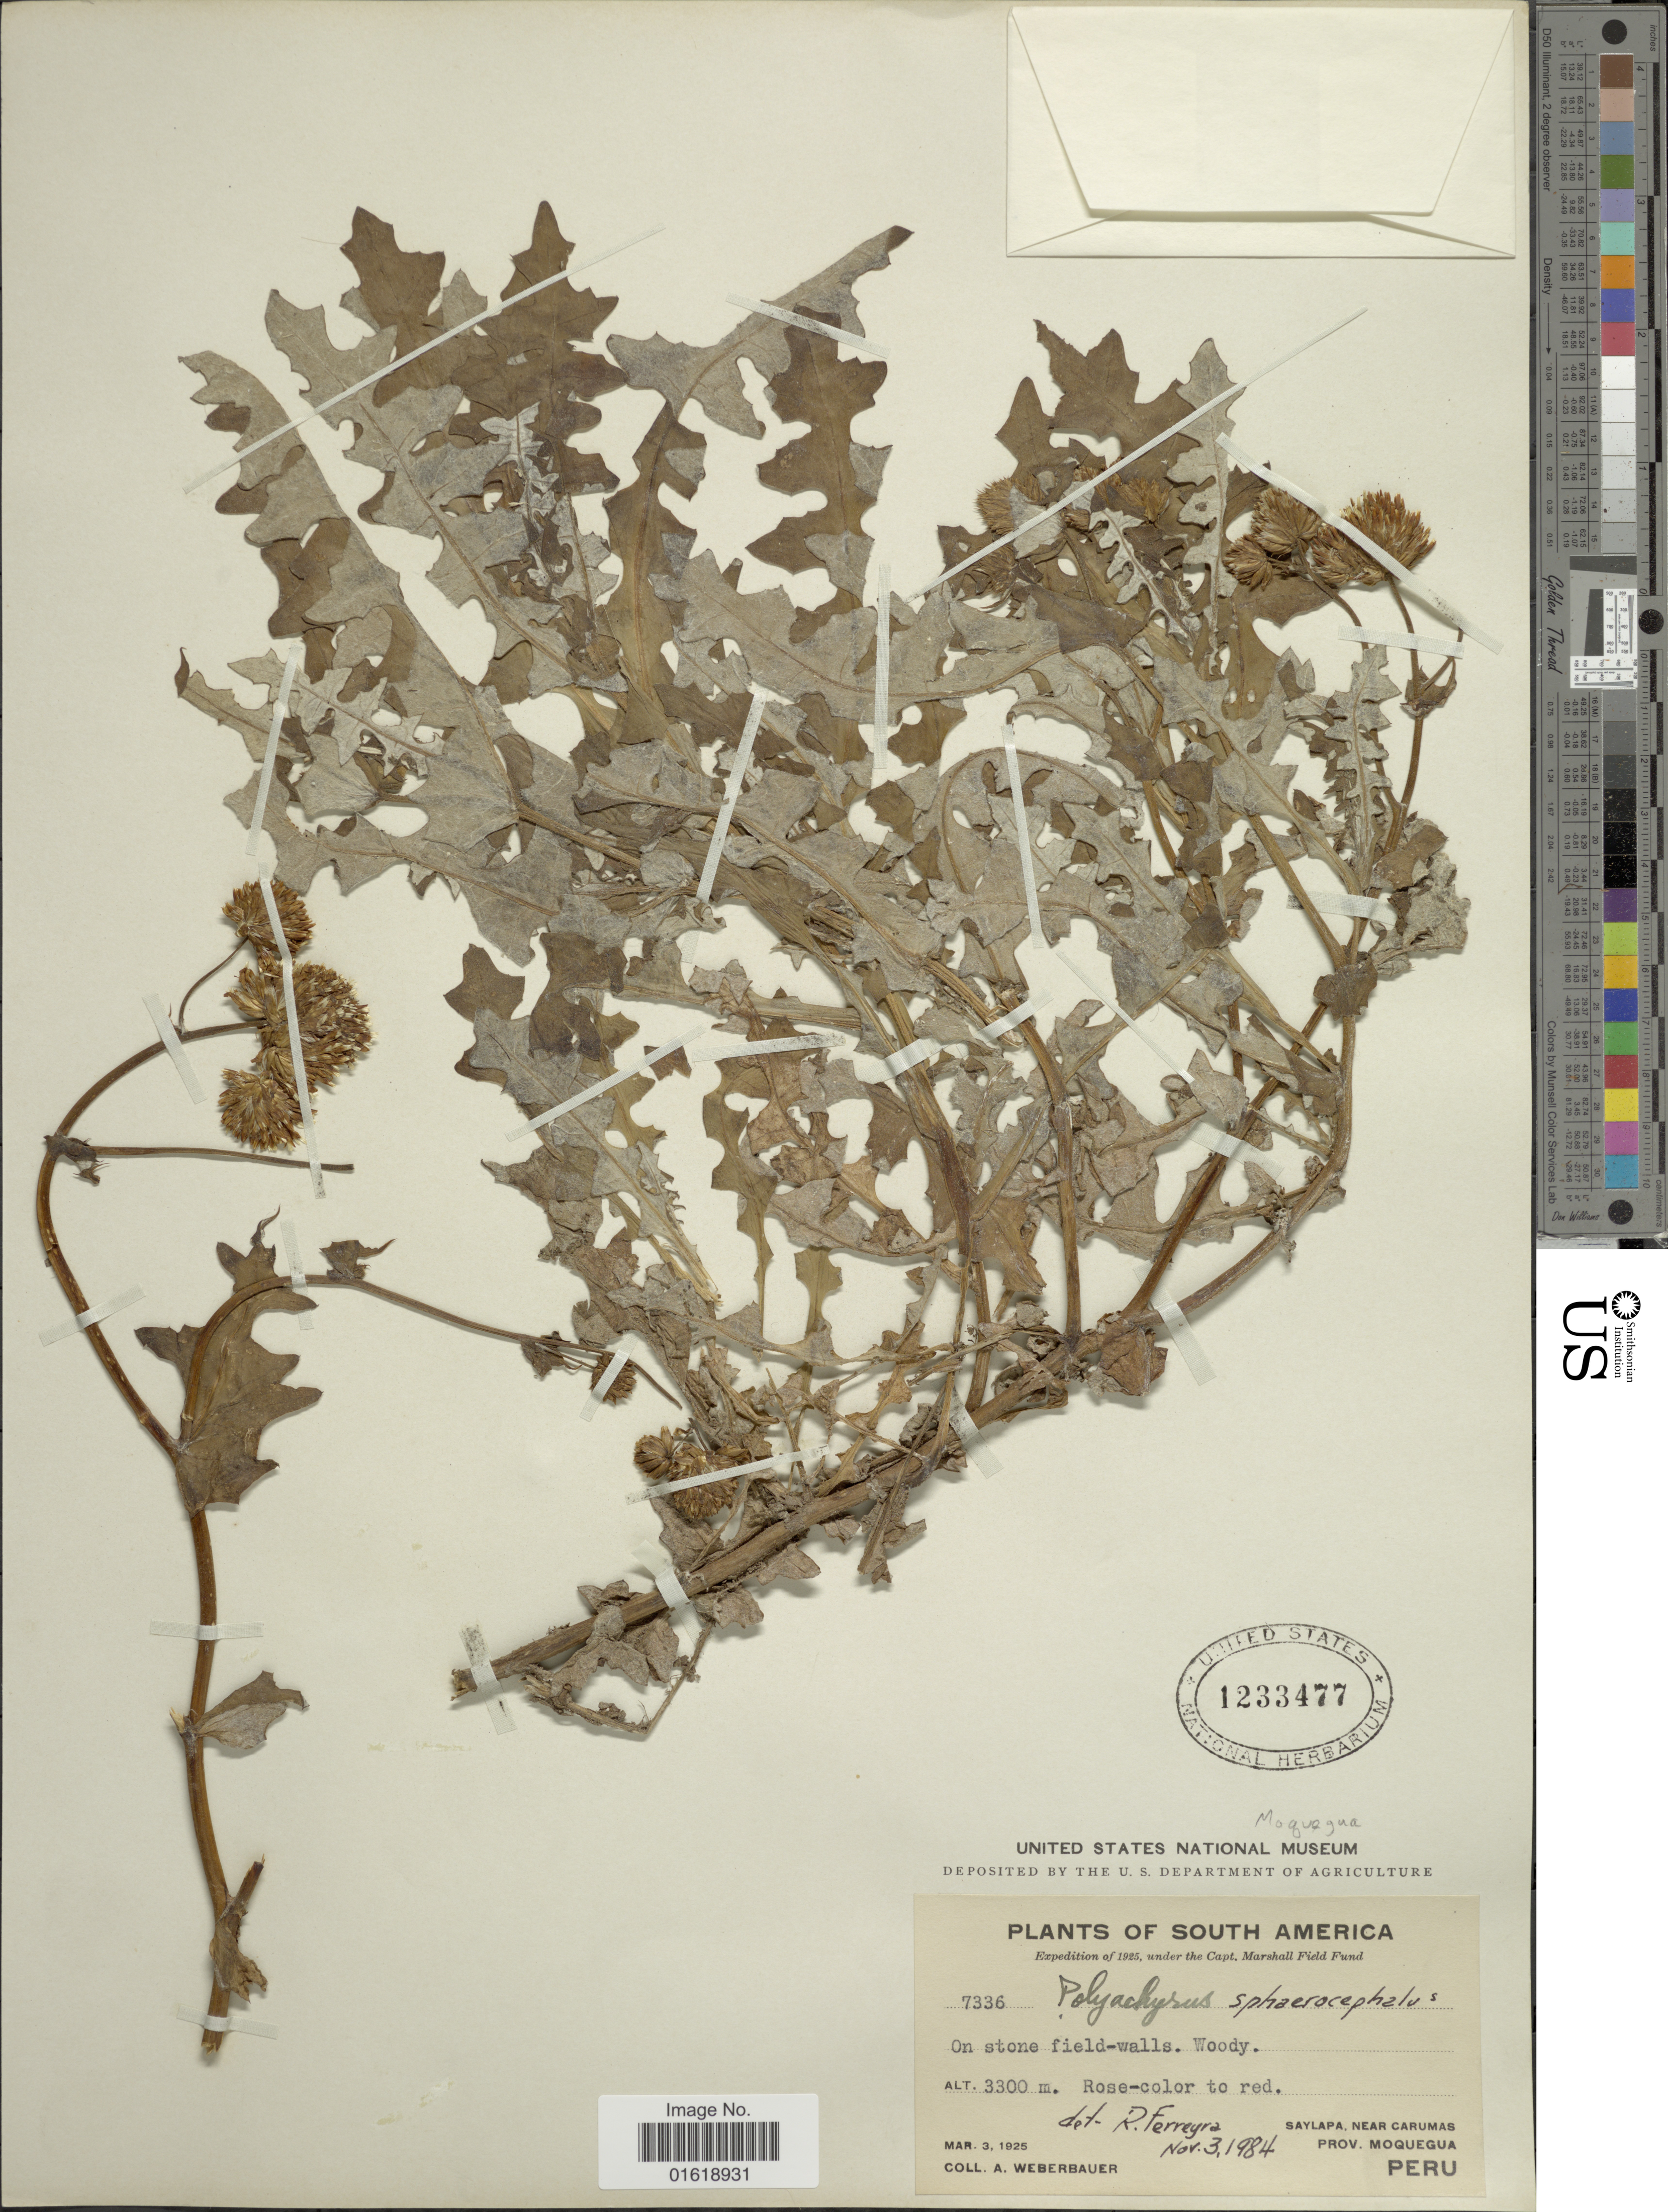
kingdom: Plantae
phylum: Tracheophyta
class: Magnoliopsida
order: Asterales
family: Asteraceae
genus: Polyachyrus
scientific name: Polyachyrus sphaerocephalus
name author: D. Don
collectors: A. Weberbauer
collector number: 7336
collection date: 1984-11-03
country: Peru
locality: Saylapa, near Carumas. Prov. Moquegua.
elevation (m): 3300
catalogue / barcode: US 1233477